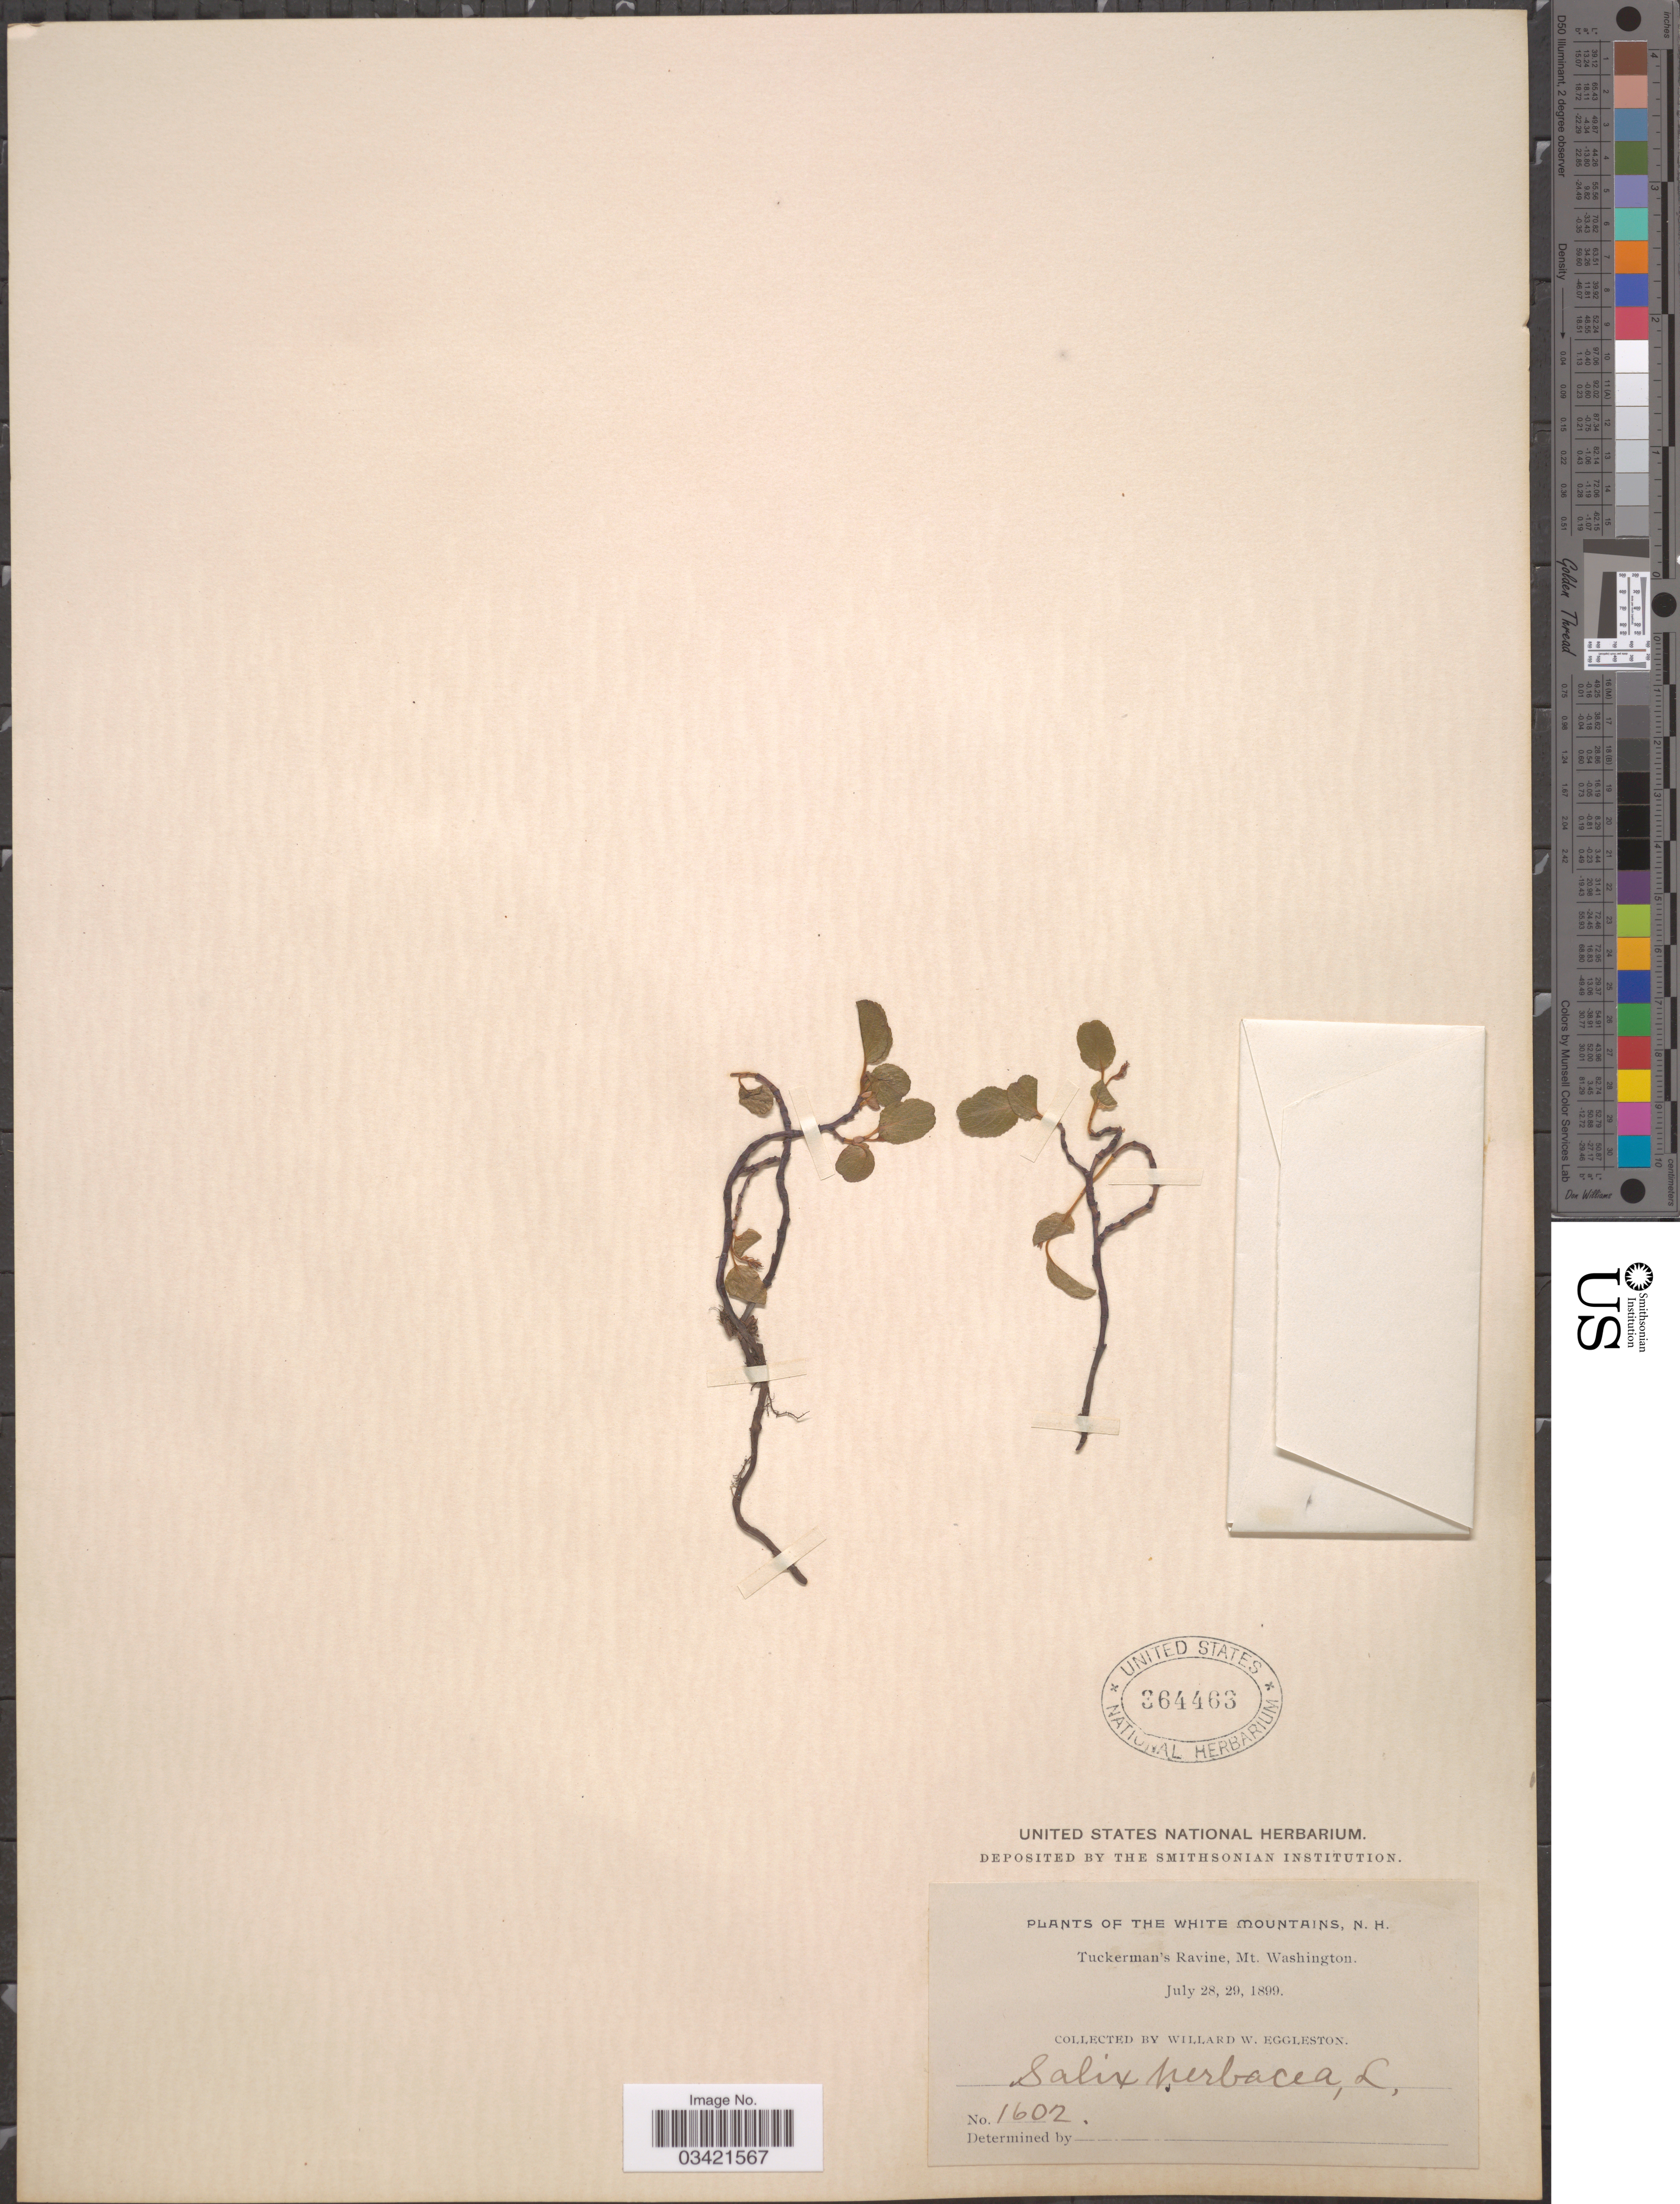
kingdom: Plantae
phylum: Tracheophyta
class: Magnoliopsida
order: Malpighiales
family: Salicaceae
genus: Salix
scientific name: Salix herbacea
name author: L.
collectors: W. W. Eggleston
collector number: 1602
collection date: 1899-07-28/1899-07-29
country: United States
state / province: New Hampshire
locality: White Mountains. Tuckerman's Ravine, Mt. Washington.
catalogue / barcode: US 364463